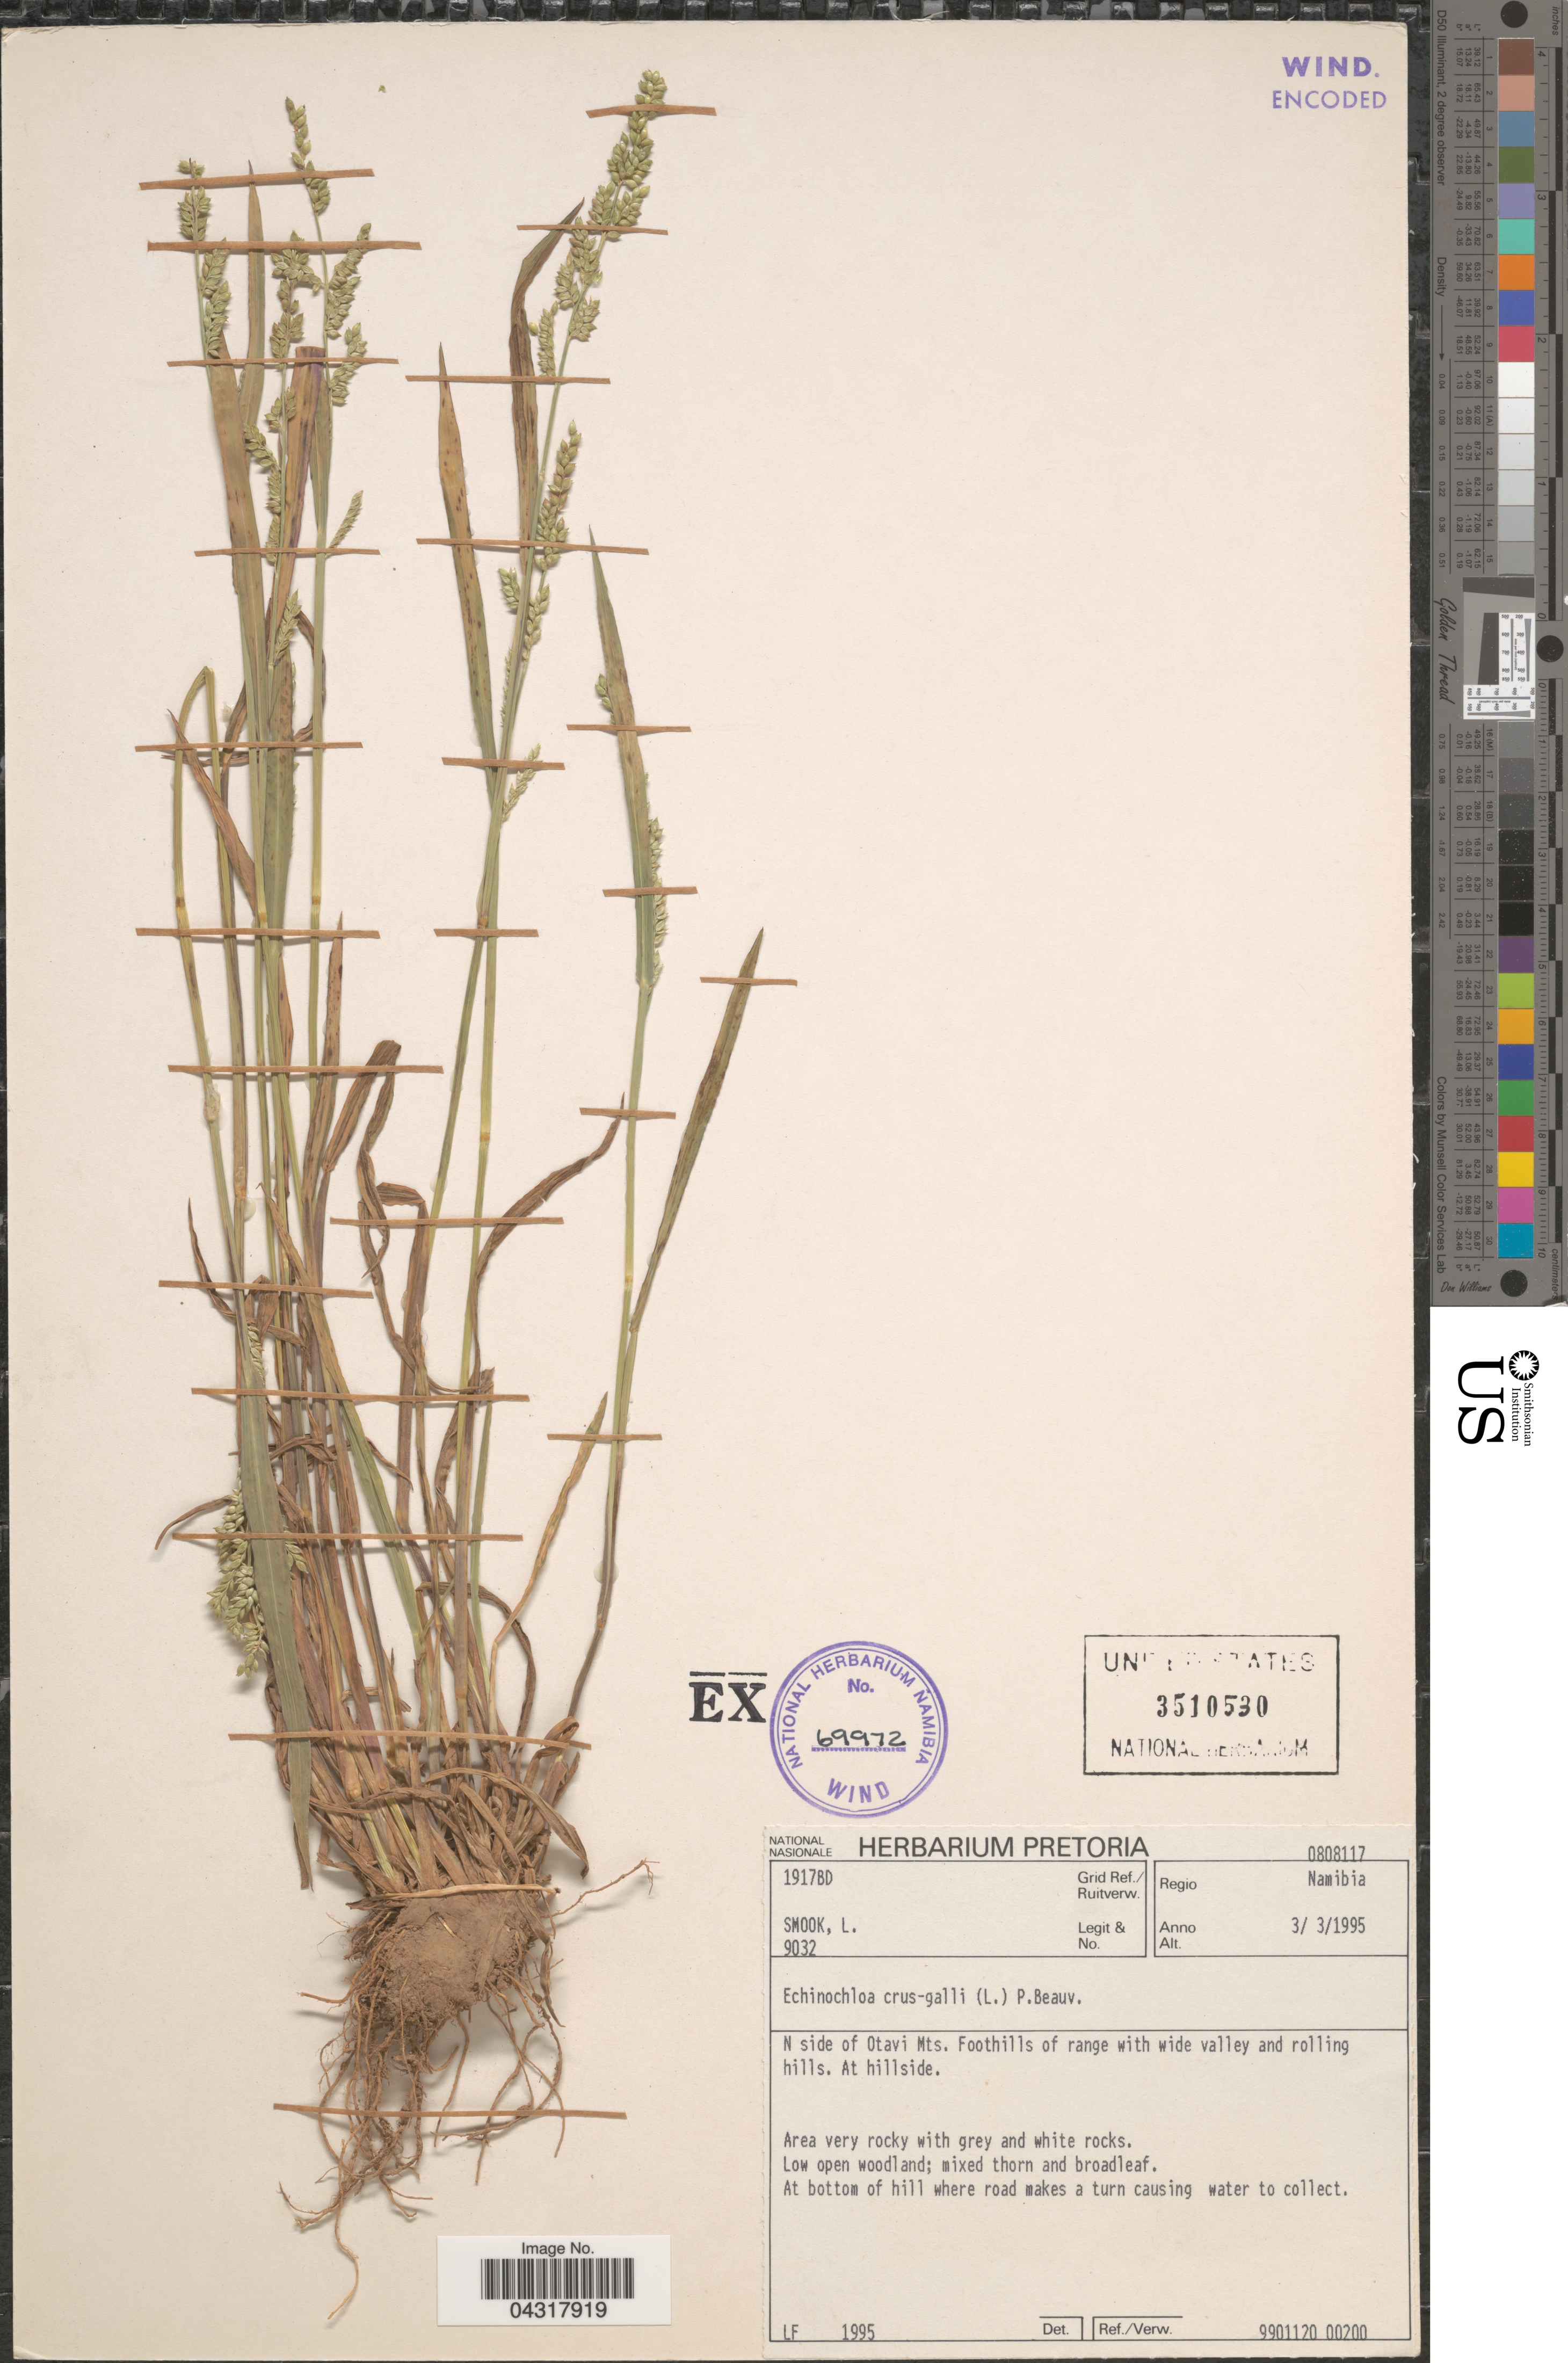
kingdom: Plantae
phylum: Tracheophyta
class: Liliopsida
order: Poales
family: Poaceae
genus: Echinochloa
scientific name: Echinochloa crus-galli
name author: (L.) P. Beauv.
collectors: L. Smook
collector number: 9032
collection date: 1995-03-03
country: Namibia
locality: Region Namibia. 1917BD Grid Ref./ Ruitverw. N side of Otavi Mts. Foothills of range with wide valley and rolling hills. At hillside.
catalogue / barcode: US 3510530